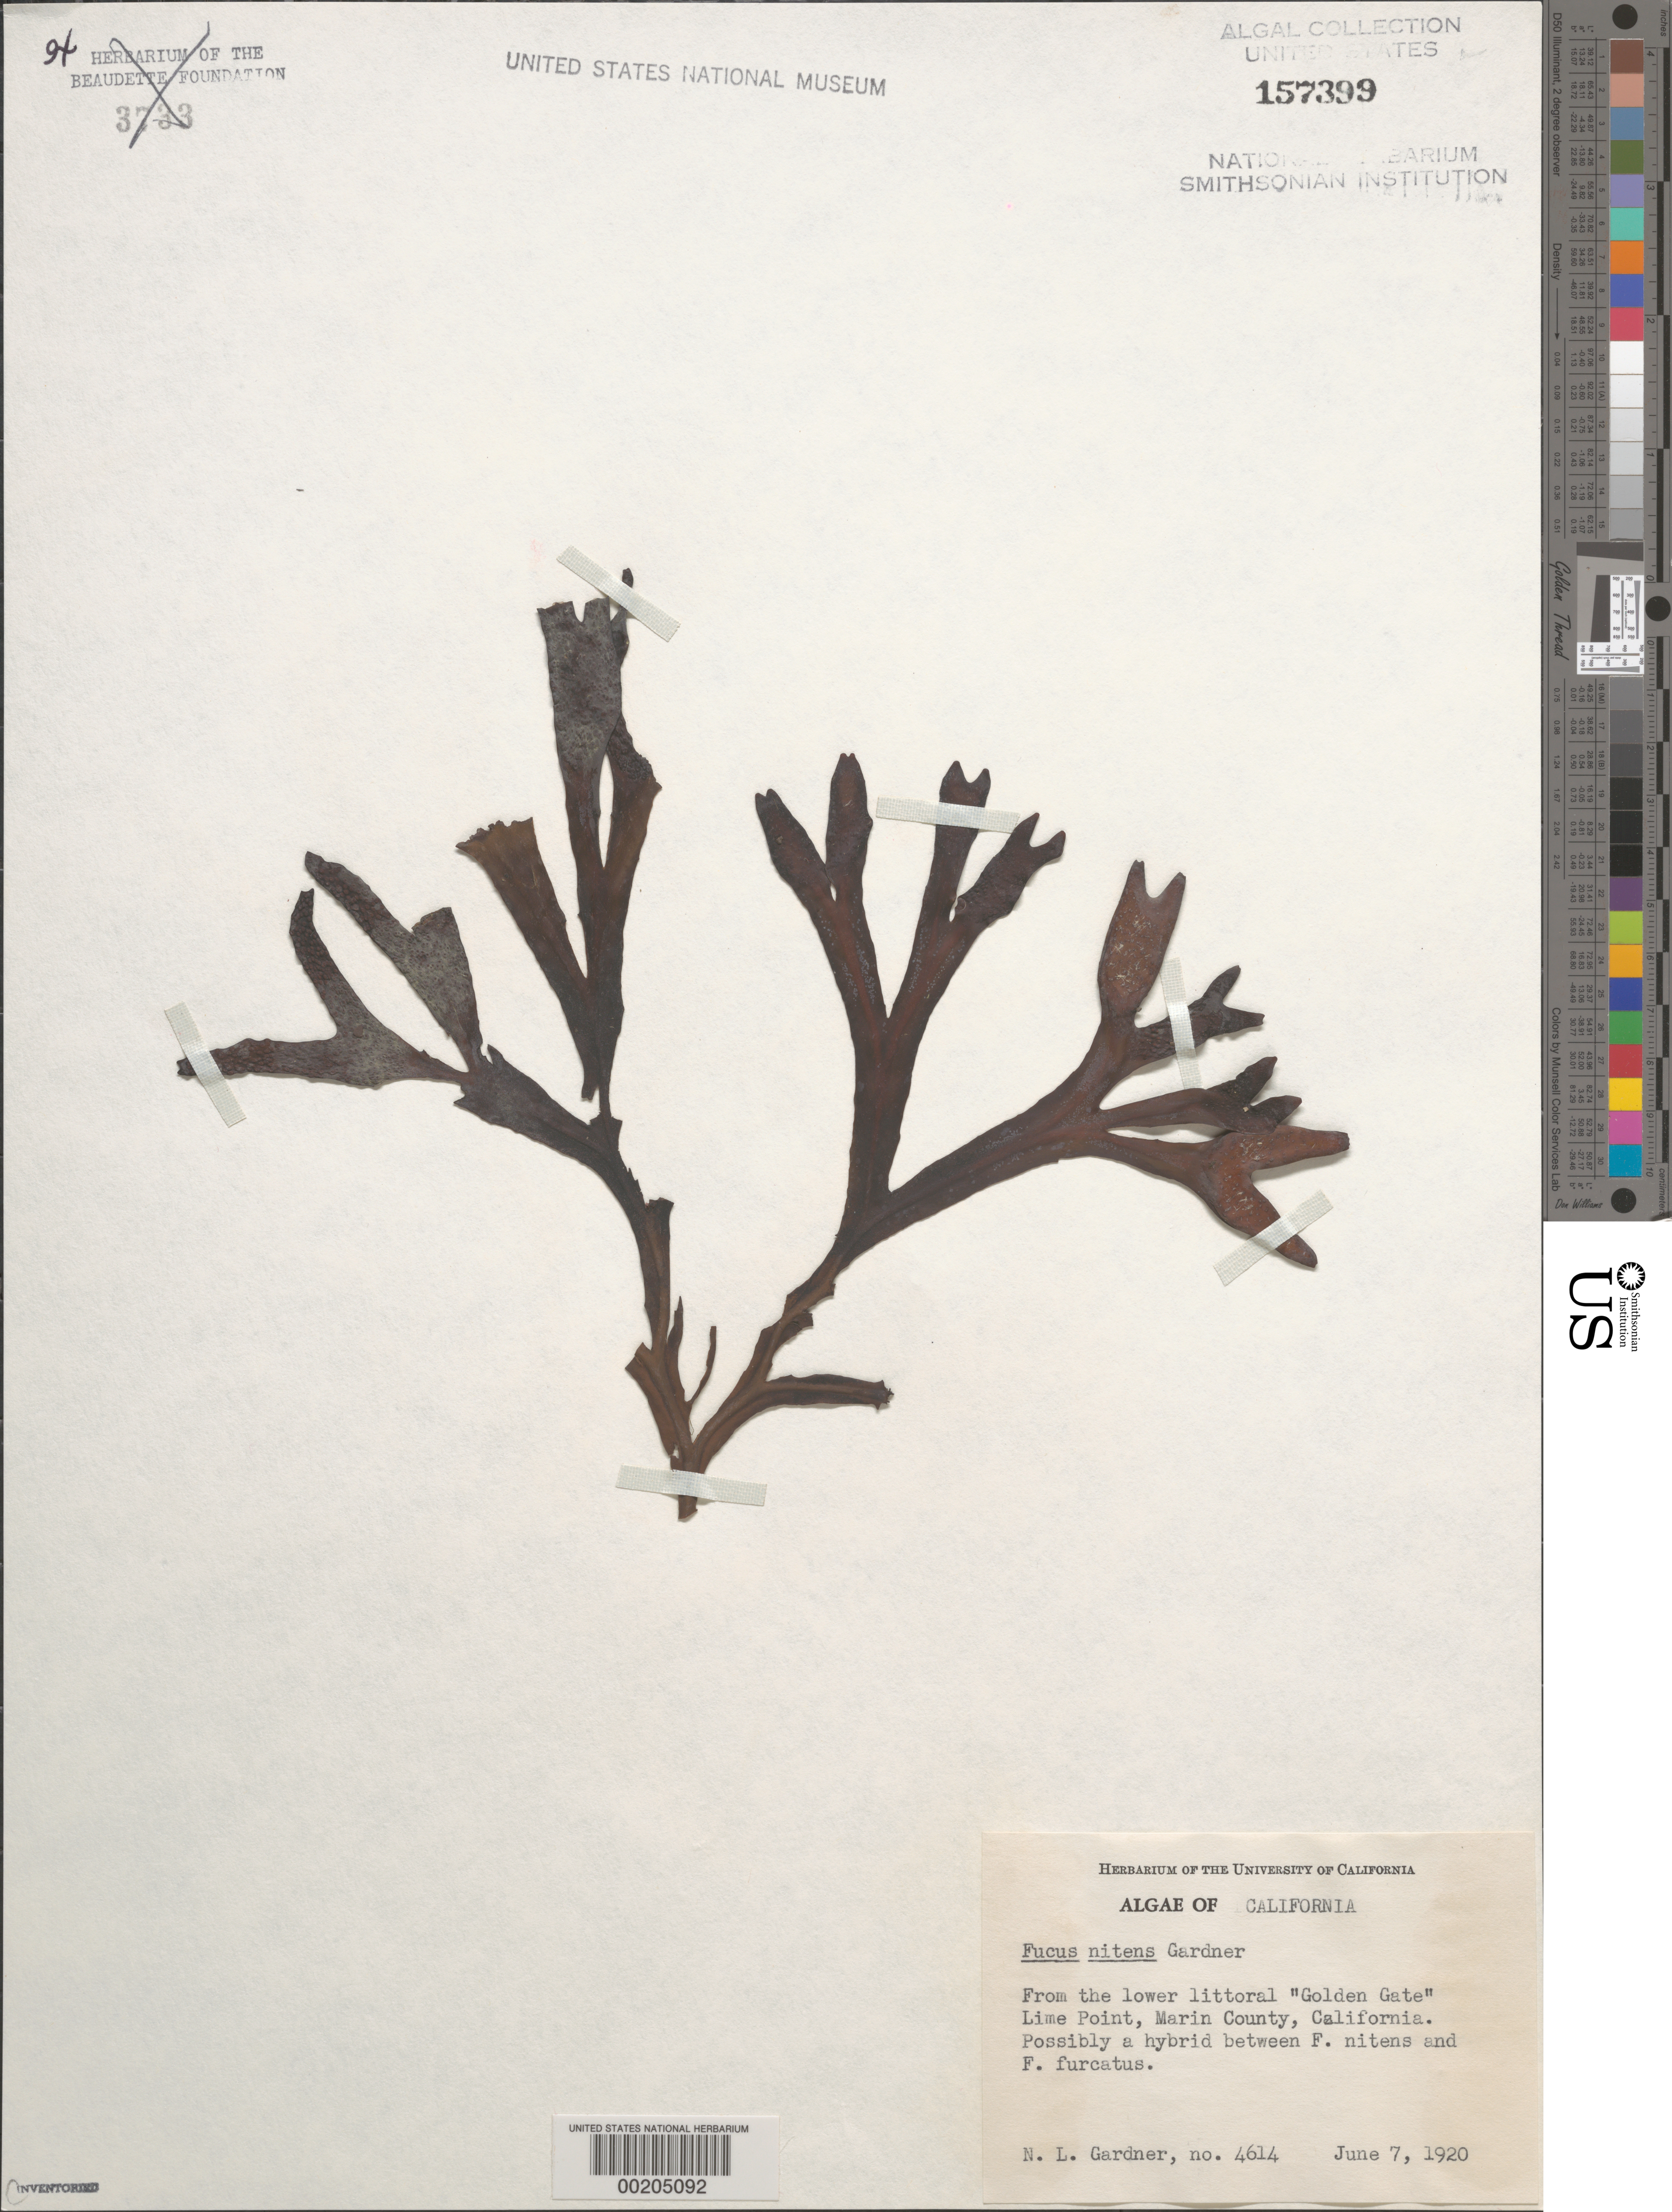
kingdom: Chromista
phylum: Ochrophyta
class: Phaeophyceae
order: Fucales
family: Fucaceae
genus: Fucus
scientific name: Fucus distichus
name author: L.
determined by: Algae name updating Project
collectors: N. Gardner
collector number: NLG 4614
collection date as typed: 07 Jun 1920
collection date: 1920-06-07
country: United States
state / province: California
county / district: Marin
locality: Lime Point, Golden Gate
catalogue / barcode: US 157399